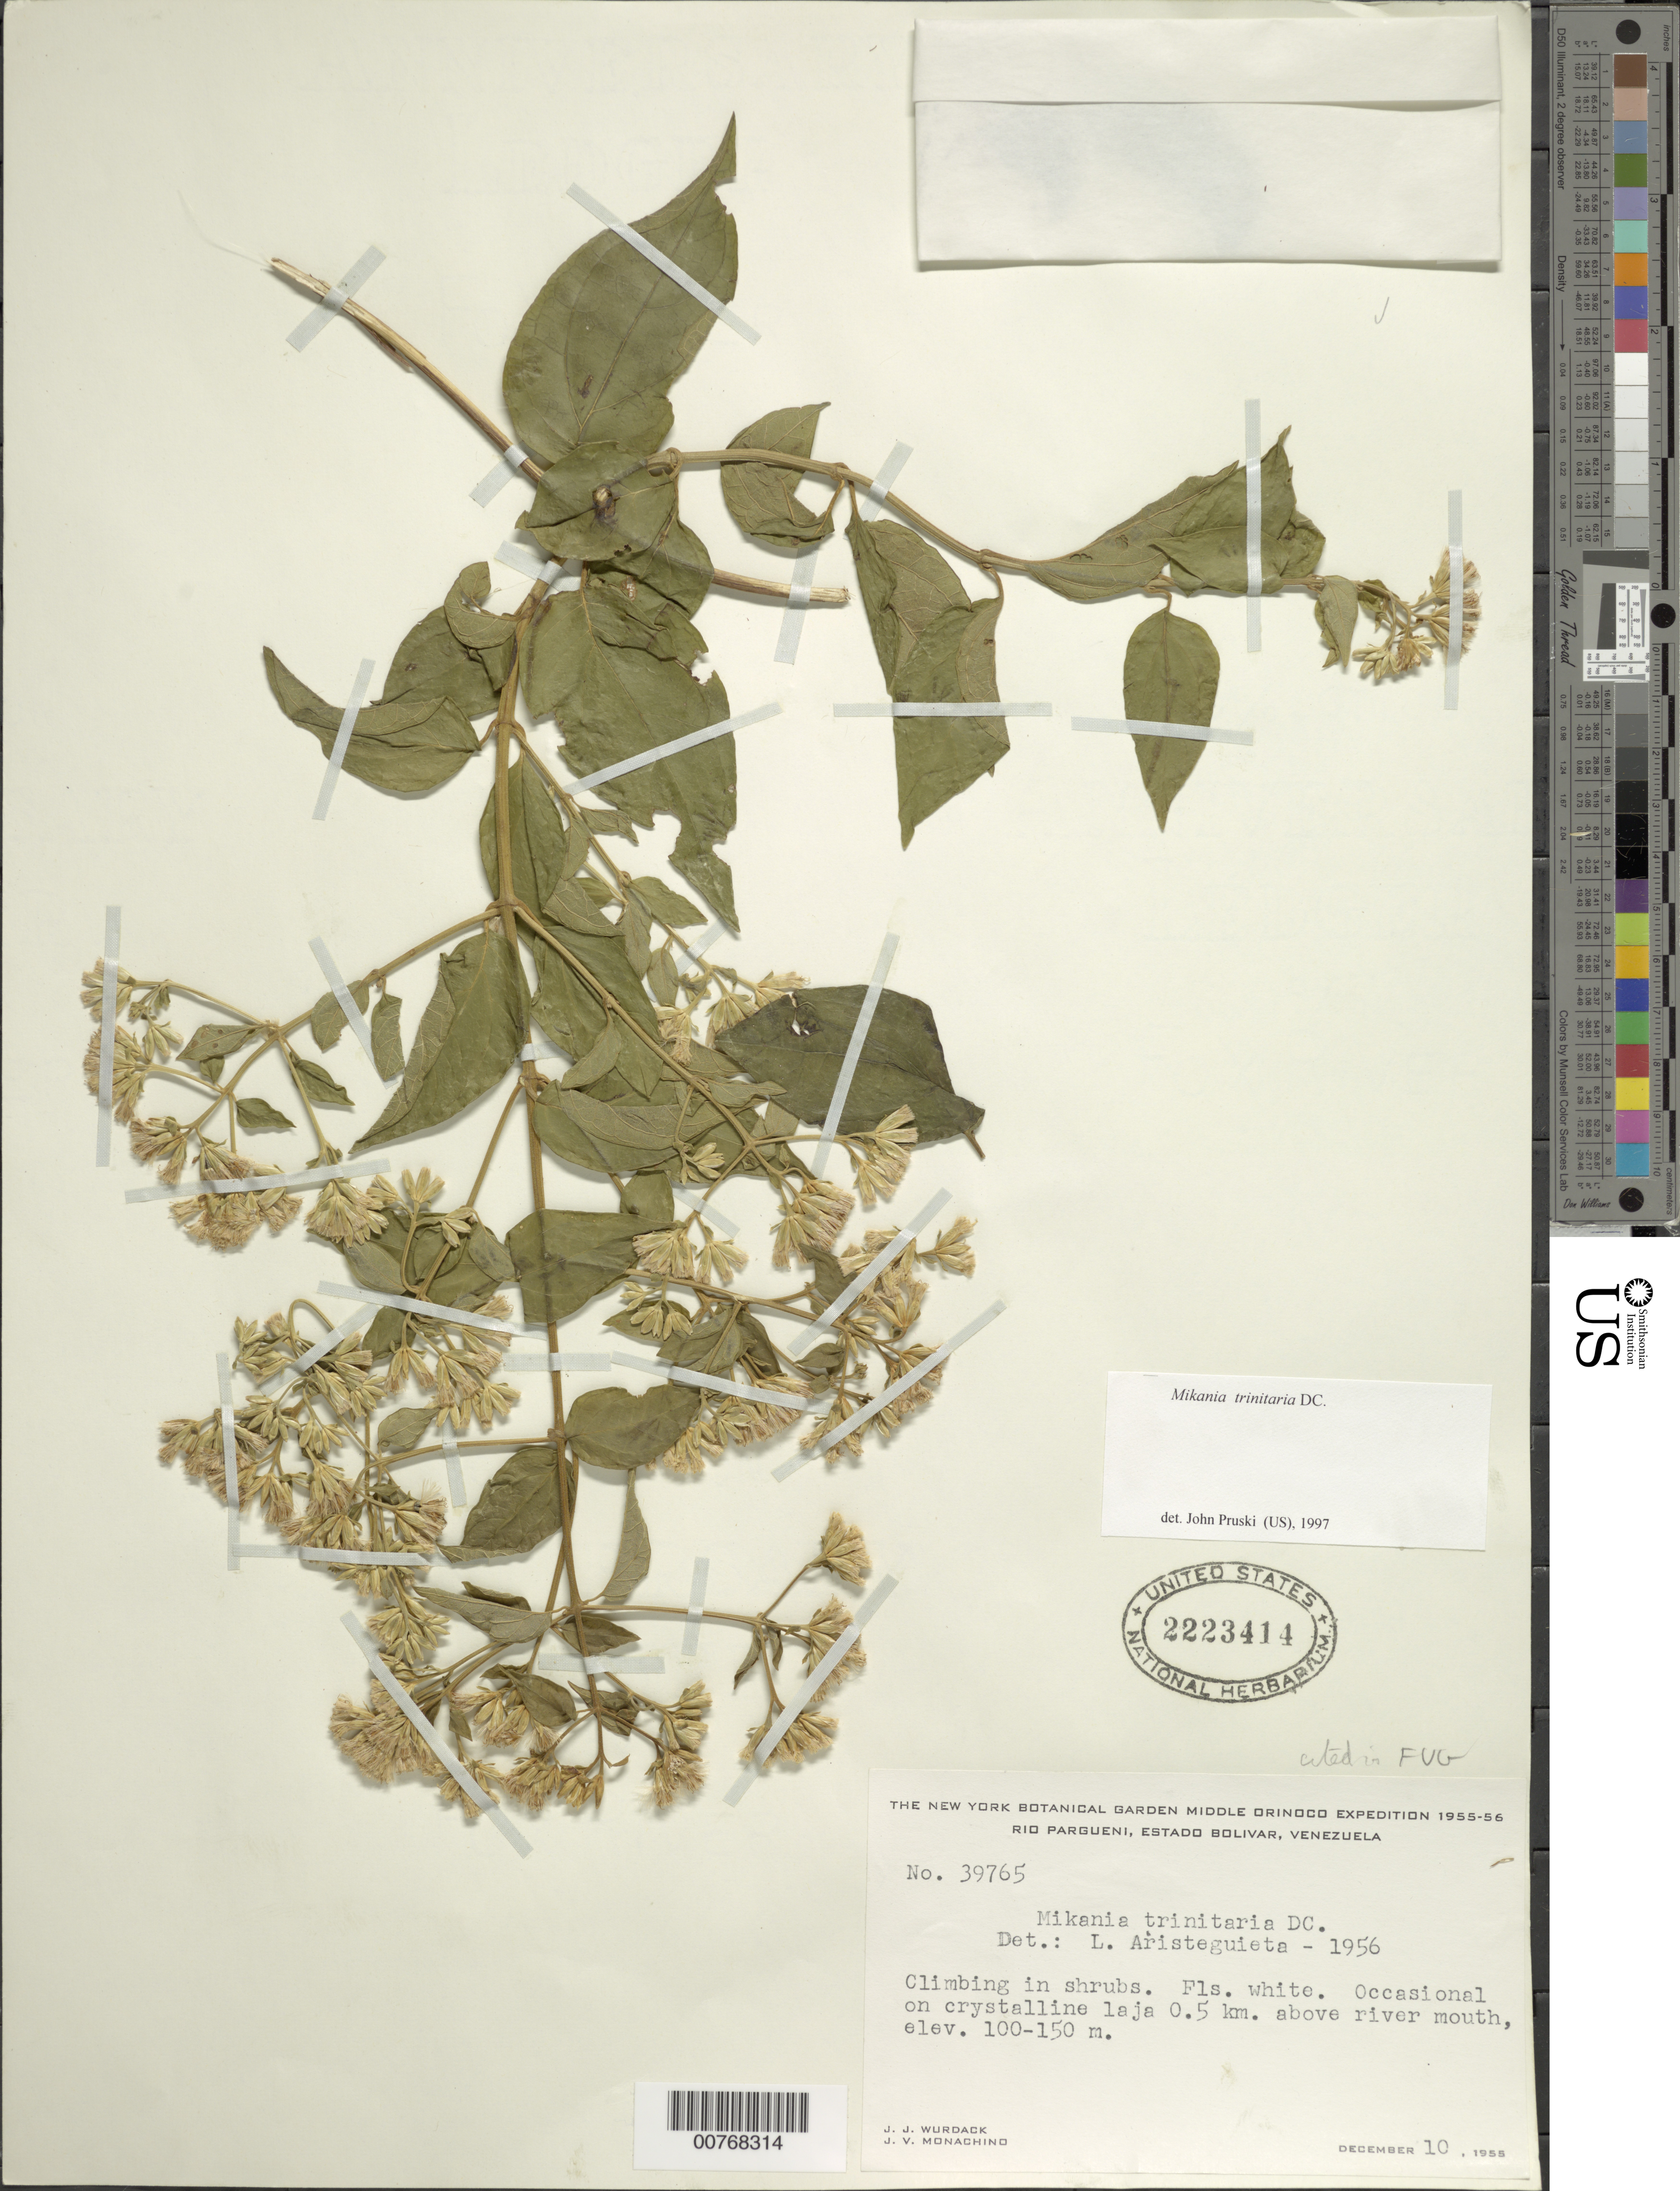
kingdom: Plantae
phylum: Tracheophyta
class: Magnoliopsida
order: Asterales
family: Asteraceae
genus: Mikania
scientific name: Mikania trinitaria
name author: DC.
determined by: Pruski, J. F.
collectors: J. J. Wurdack & J. V. Monachino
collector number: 39765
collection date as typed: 10-Dec-55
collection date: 1955-12-10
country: Venezuela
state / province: Bolívar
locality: Río Pargueni, 0.5 km above mouth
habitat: Crystalline laja, climbing in shrubs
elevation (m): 100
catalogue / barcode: US 2223414